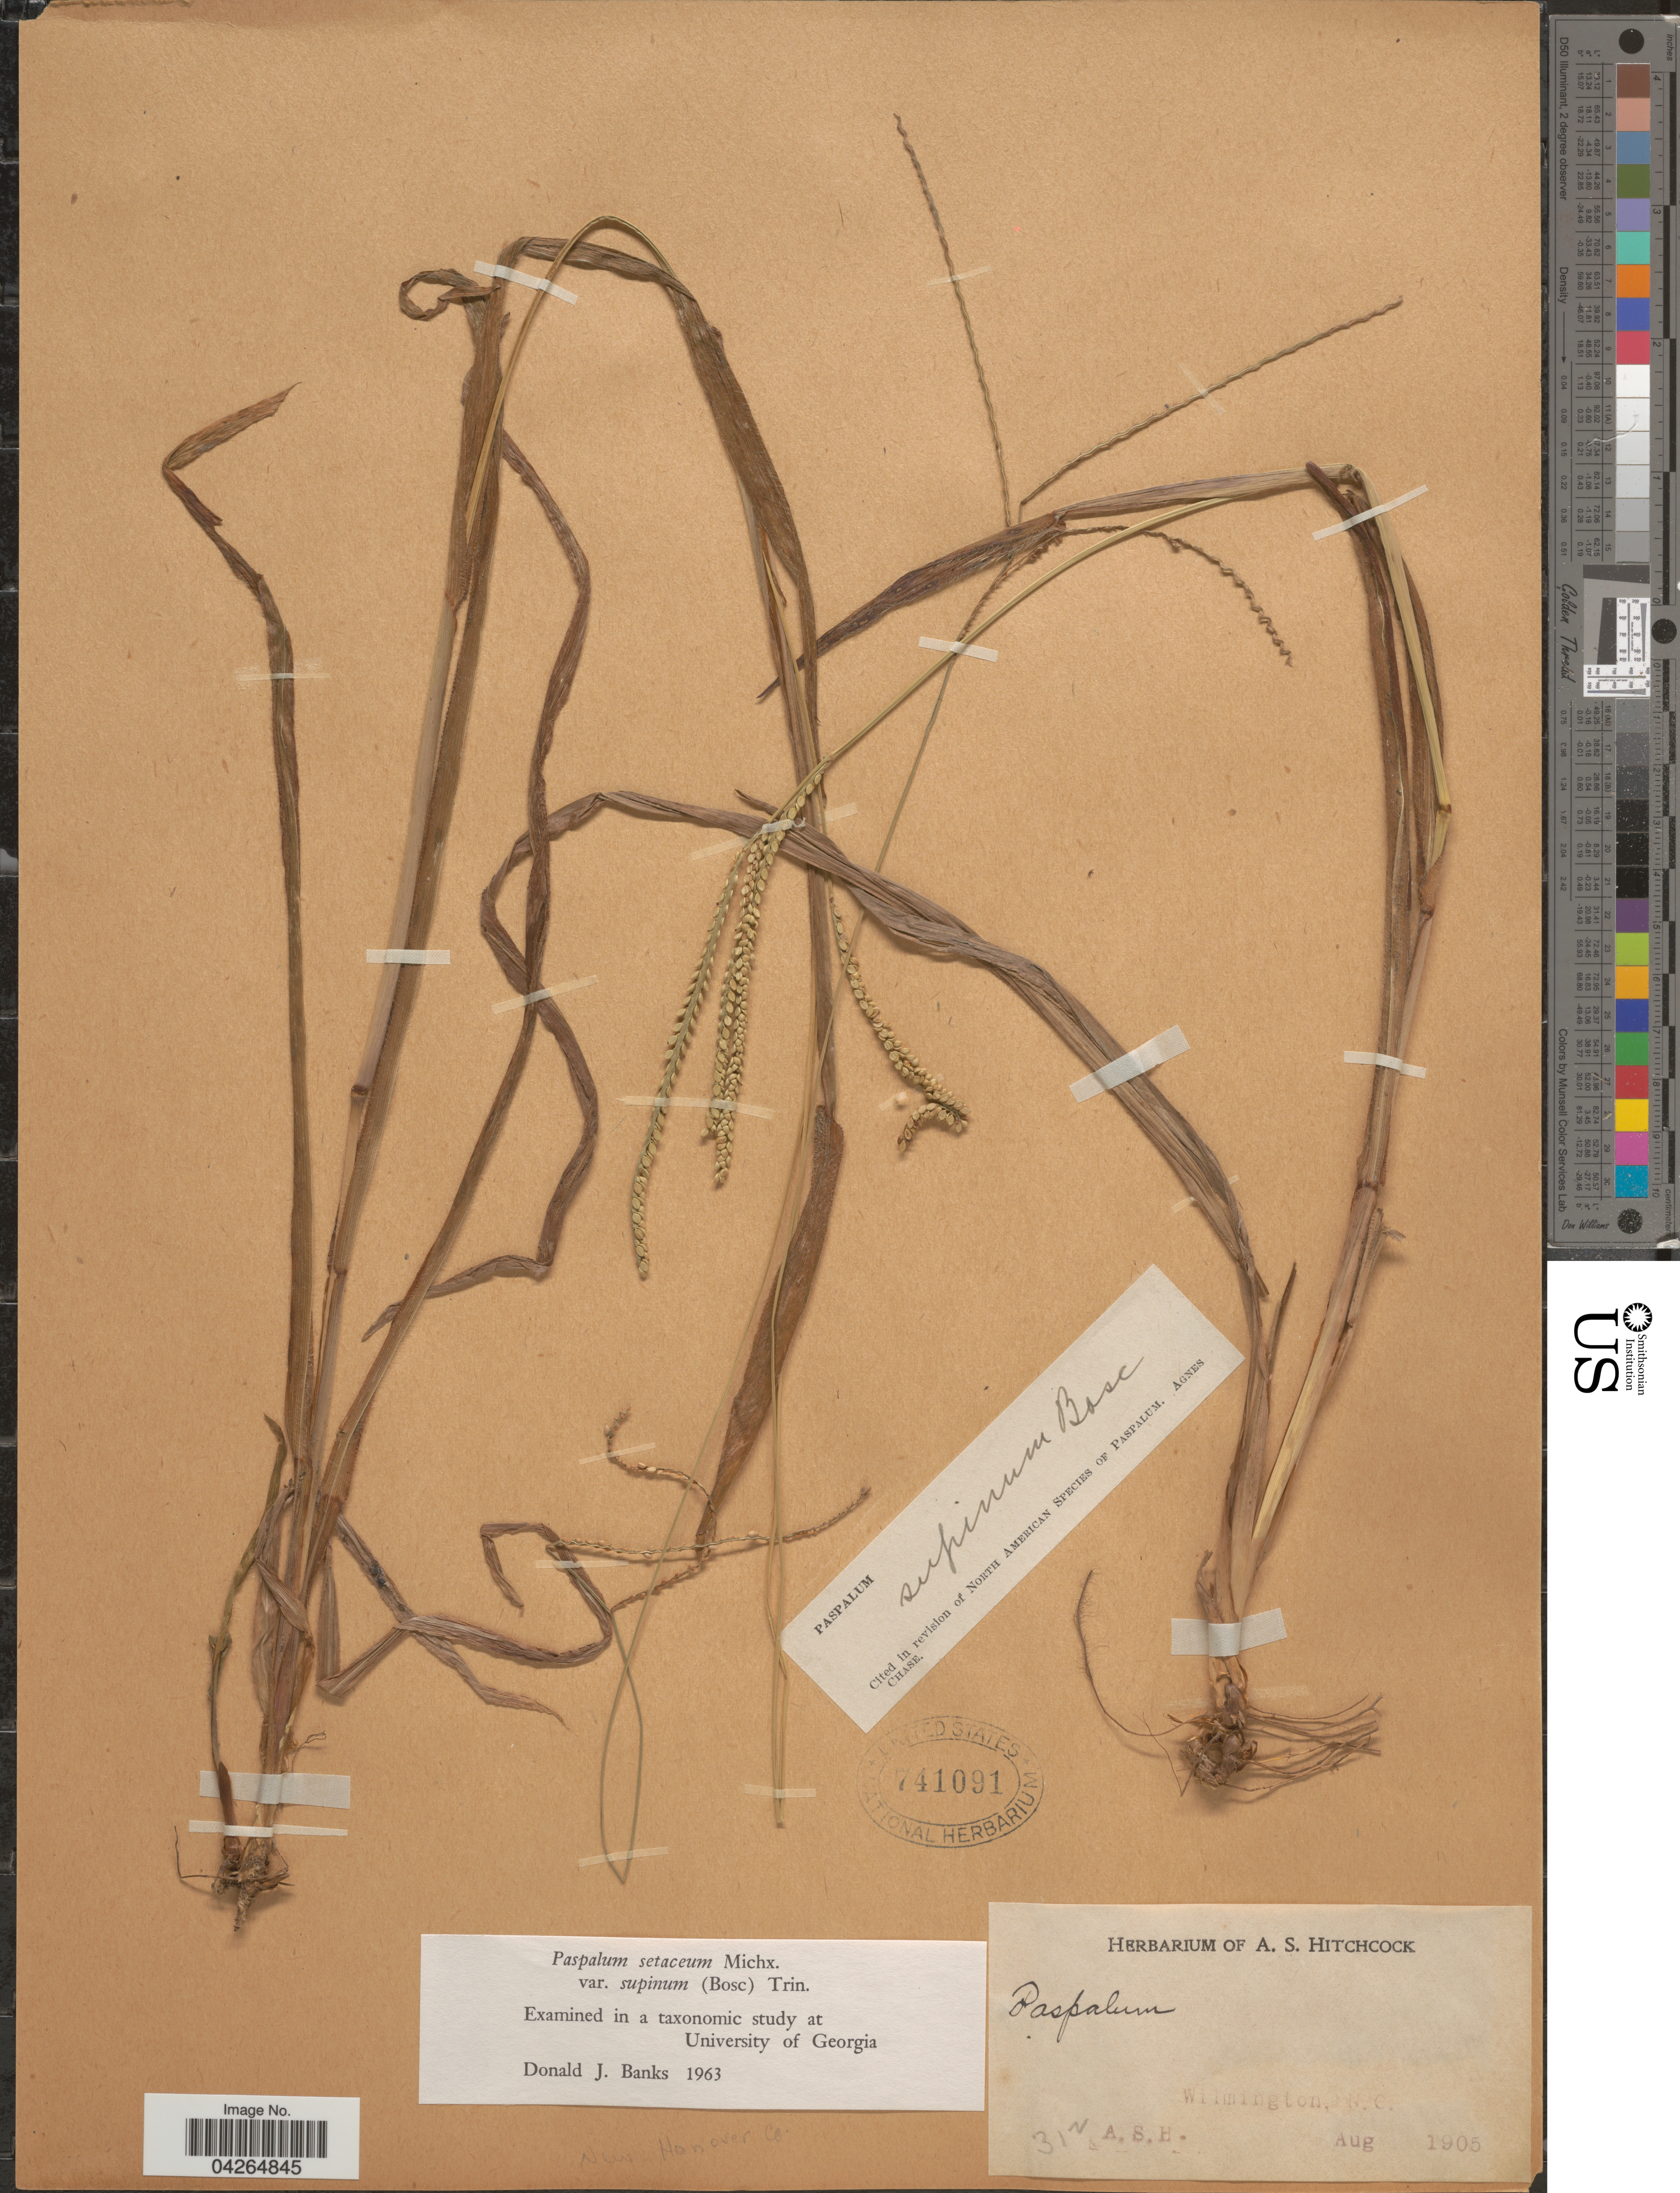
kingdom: Plantae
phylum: Tracheophyta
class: Liliopsida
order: Poales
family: Poaceae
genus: Paspalum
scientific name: Paspalum setaceum var. supinum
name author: (Bosc ex Poir.) Trin.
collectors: A. S. Hitchcock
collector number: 312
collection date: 1905-08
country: United States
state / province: North Carolina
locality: Wilmington. New Hanover Co.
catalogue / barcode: US 741091